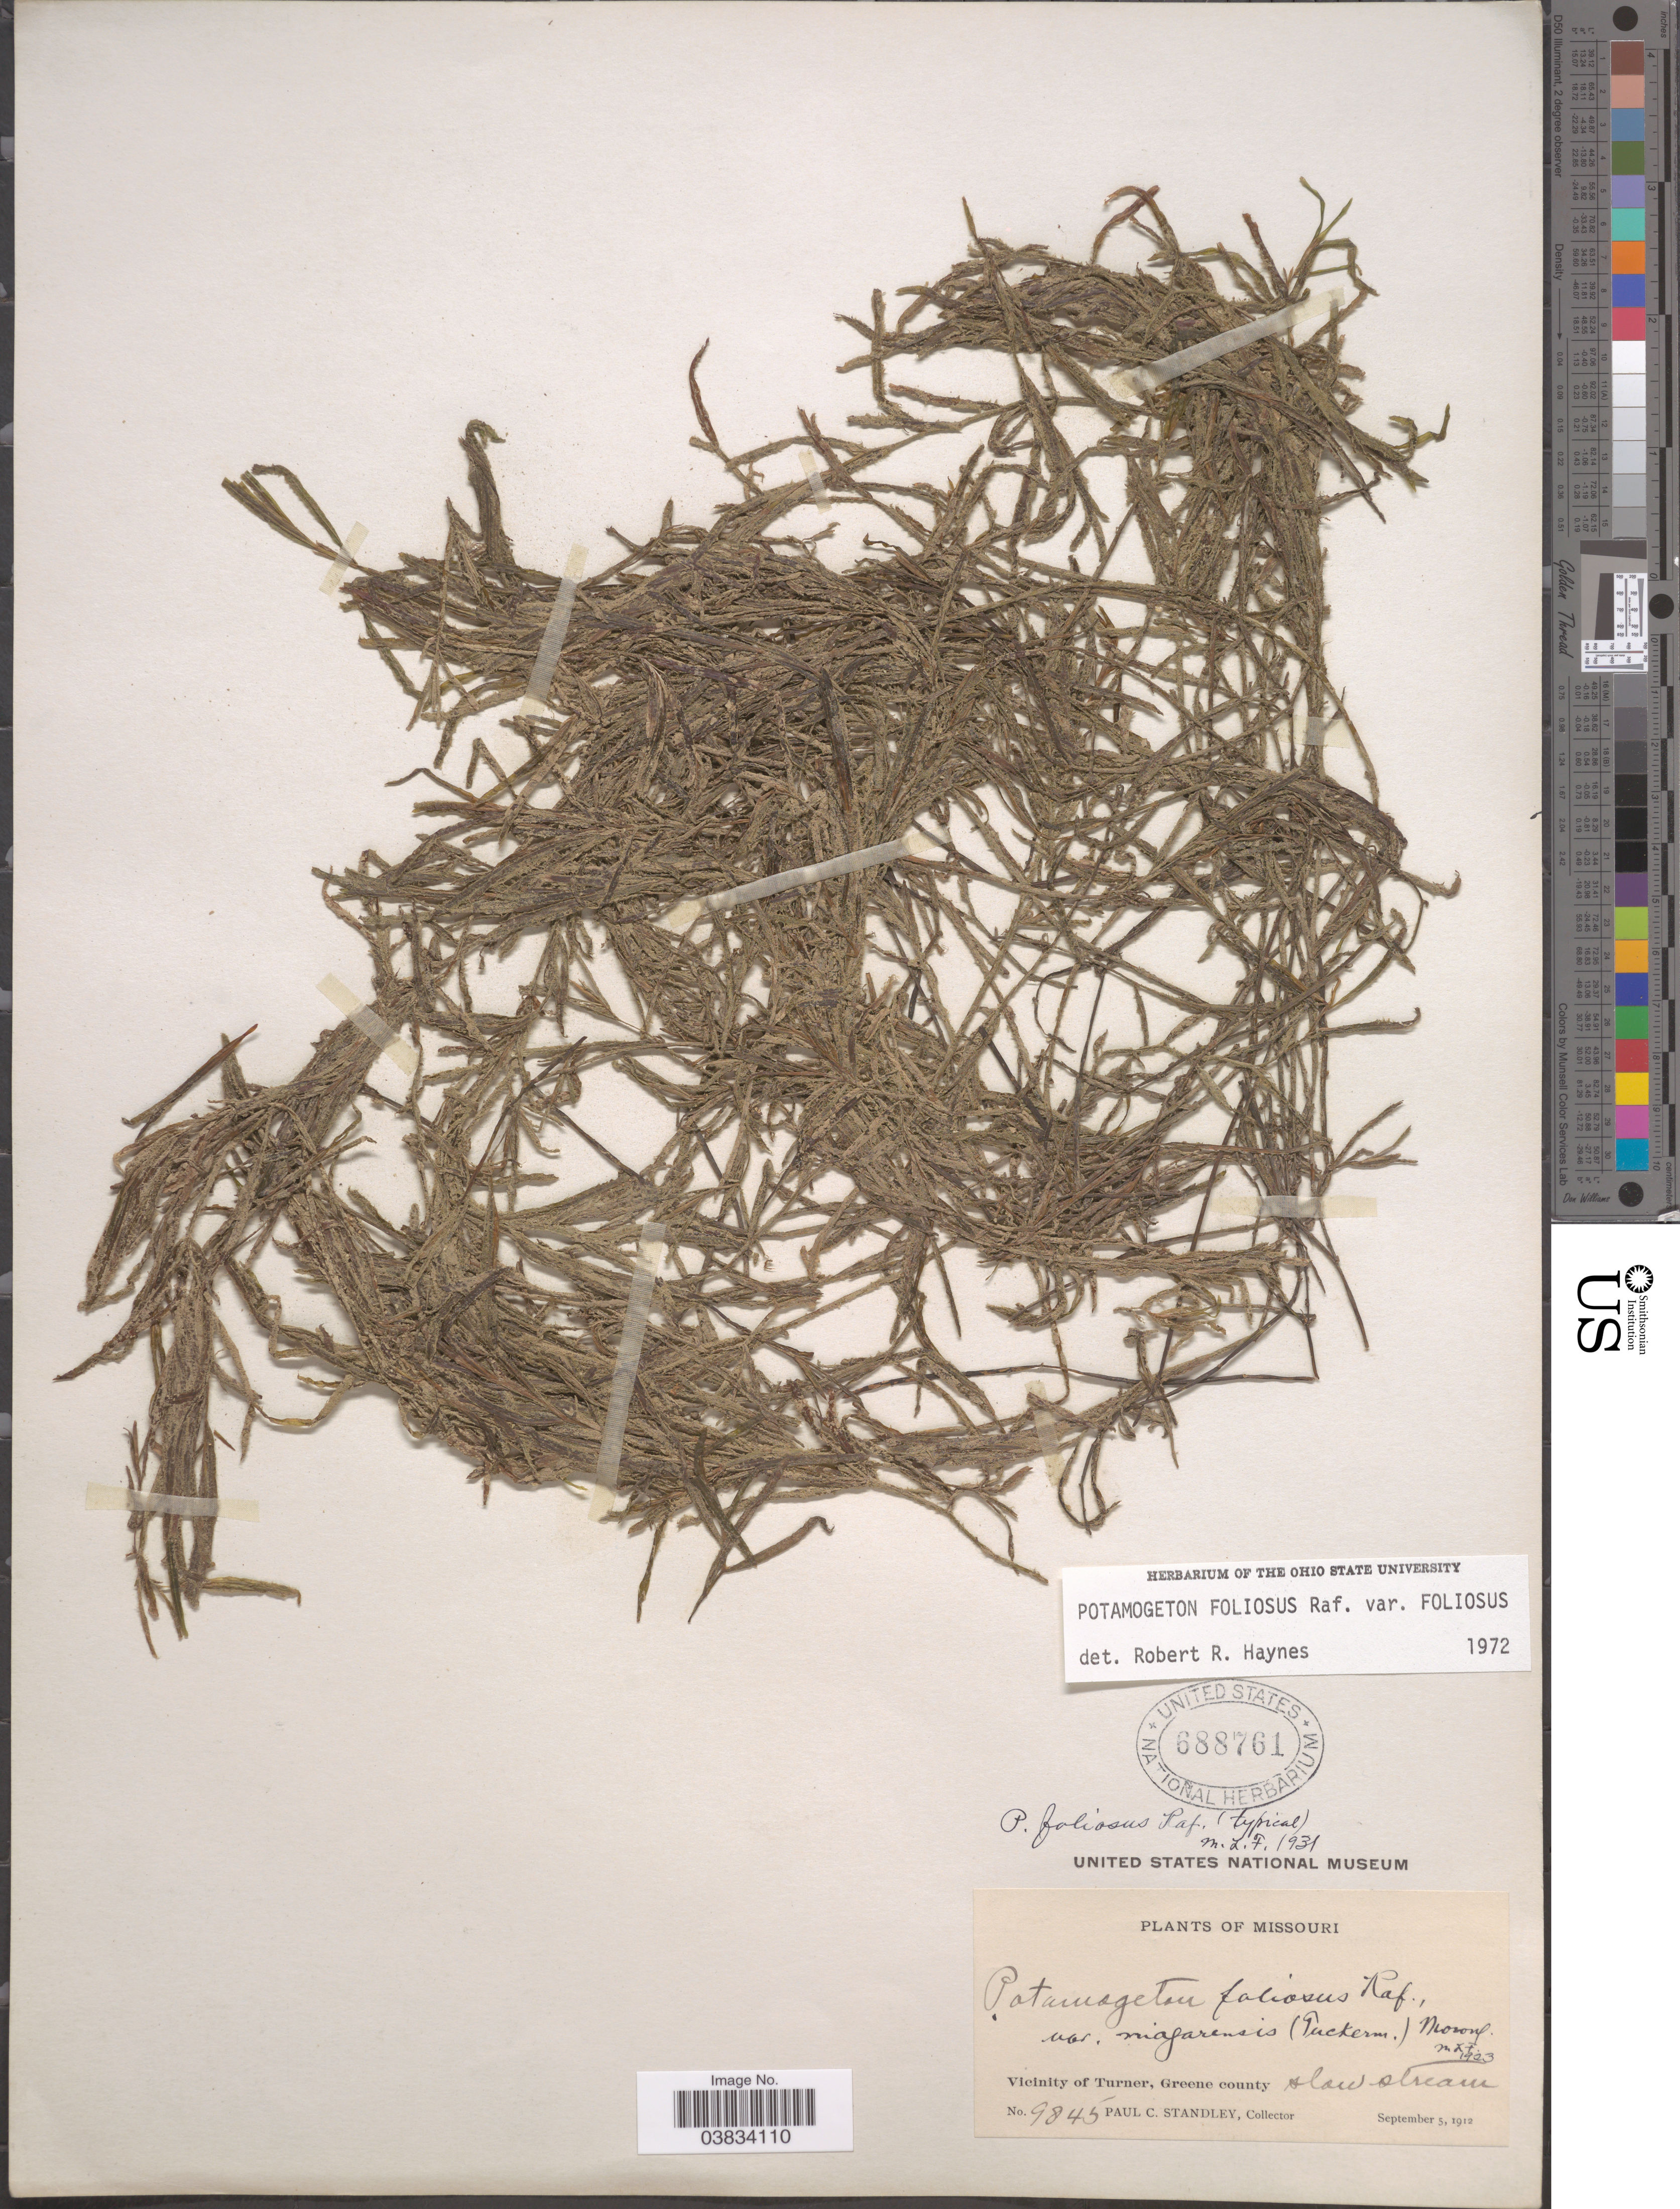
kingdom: Plantae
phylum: Tracheophyta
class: Liliopsida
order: Alismatales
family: Potamogetonaceae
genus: Potamogeton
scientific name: Potamogeton foliosus var. foliosus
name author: Raf.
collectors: P. C. Standley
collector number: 9845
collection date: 1912-09-05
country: United States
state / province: Missouri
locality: Vicinity of Turner, Greene County & low stream.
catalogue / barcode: US 688761